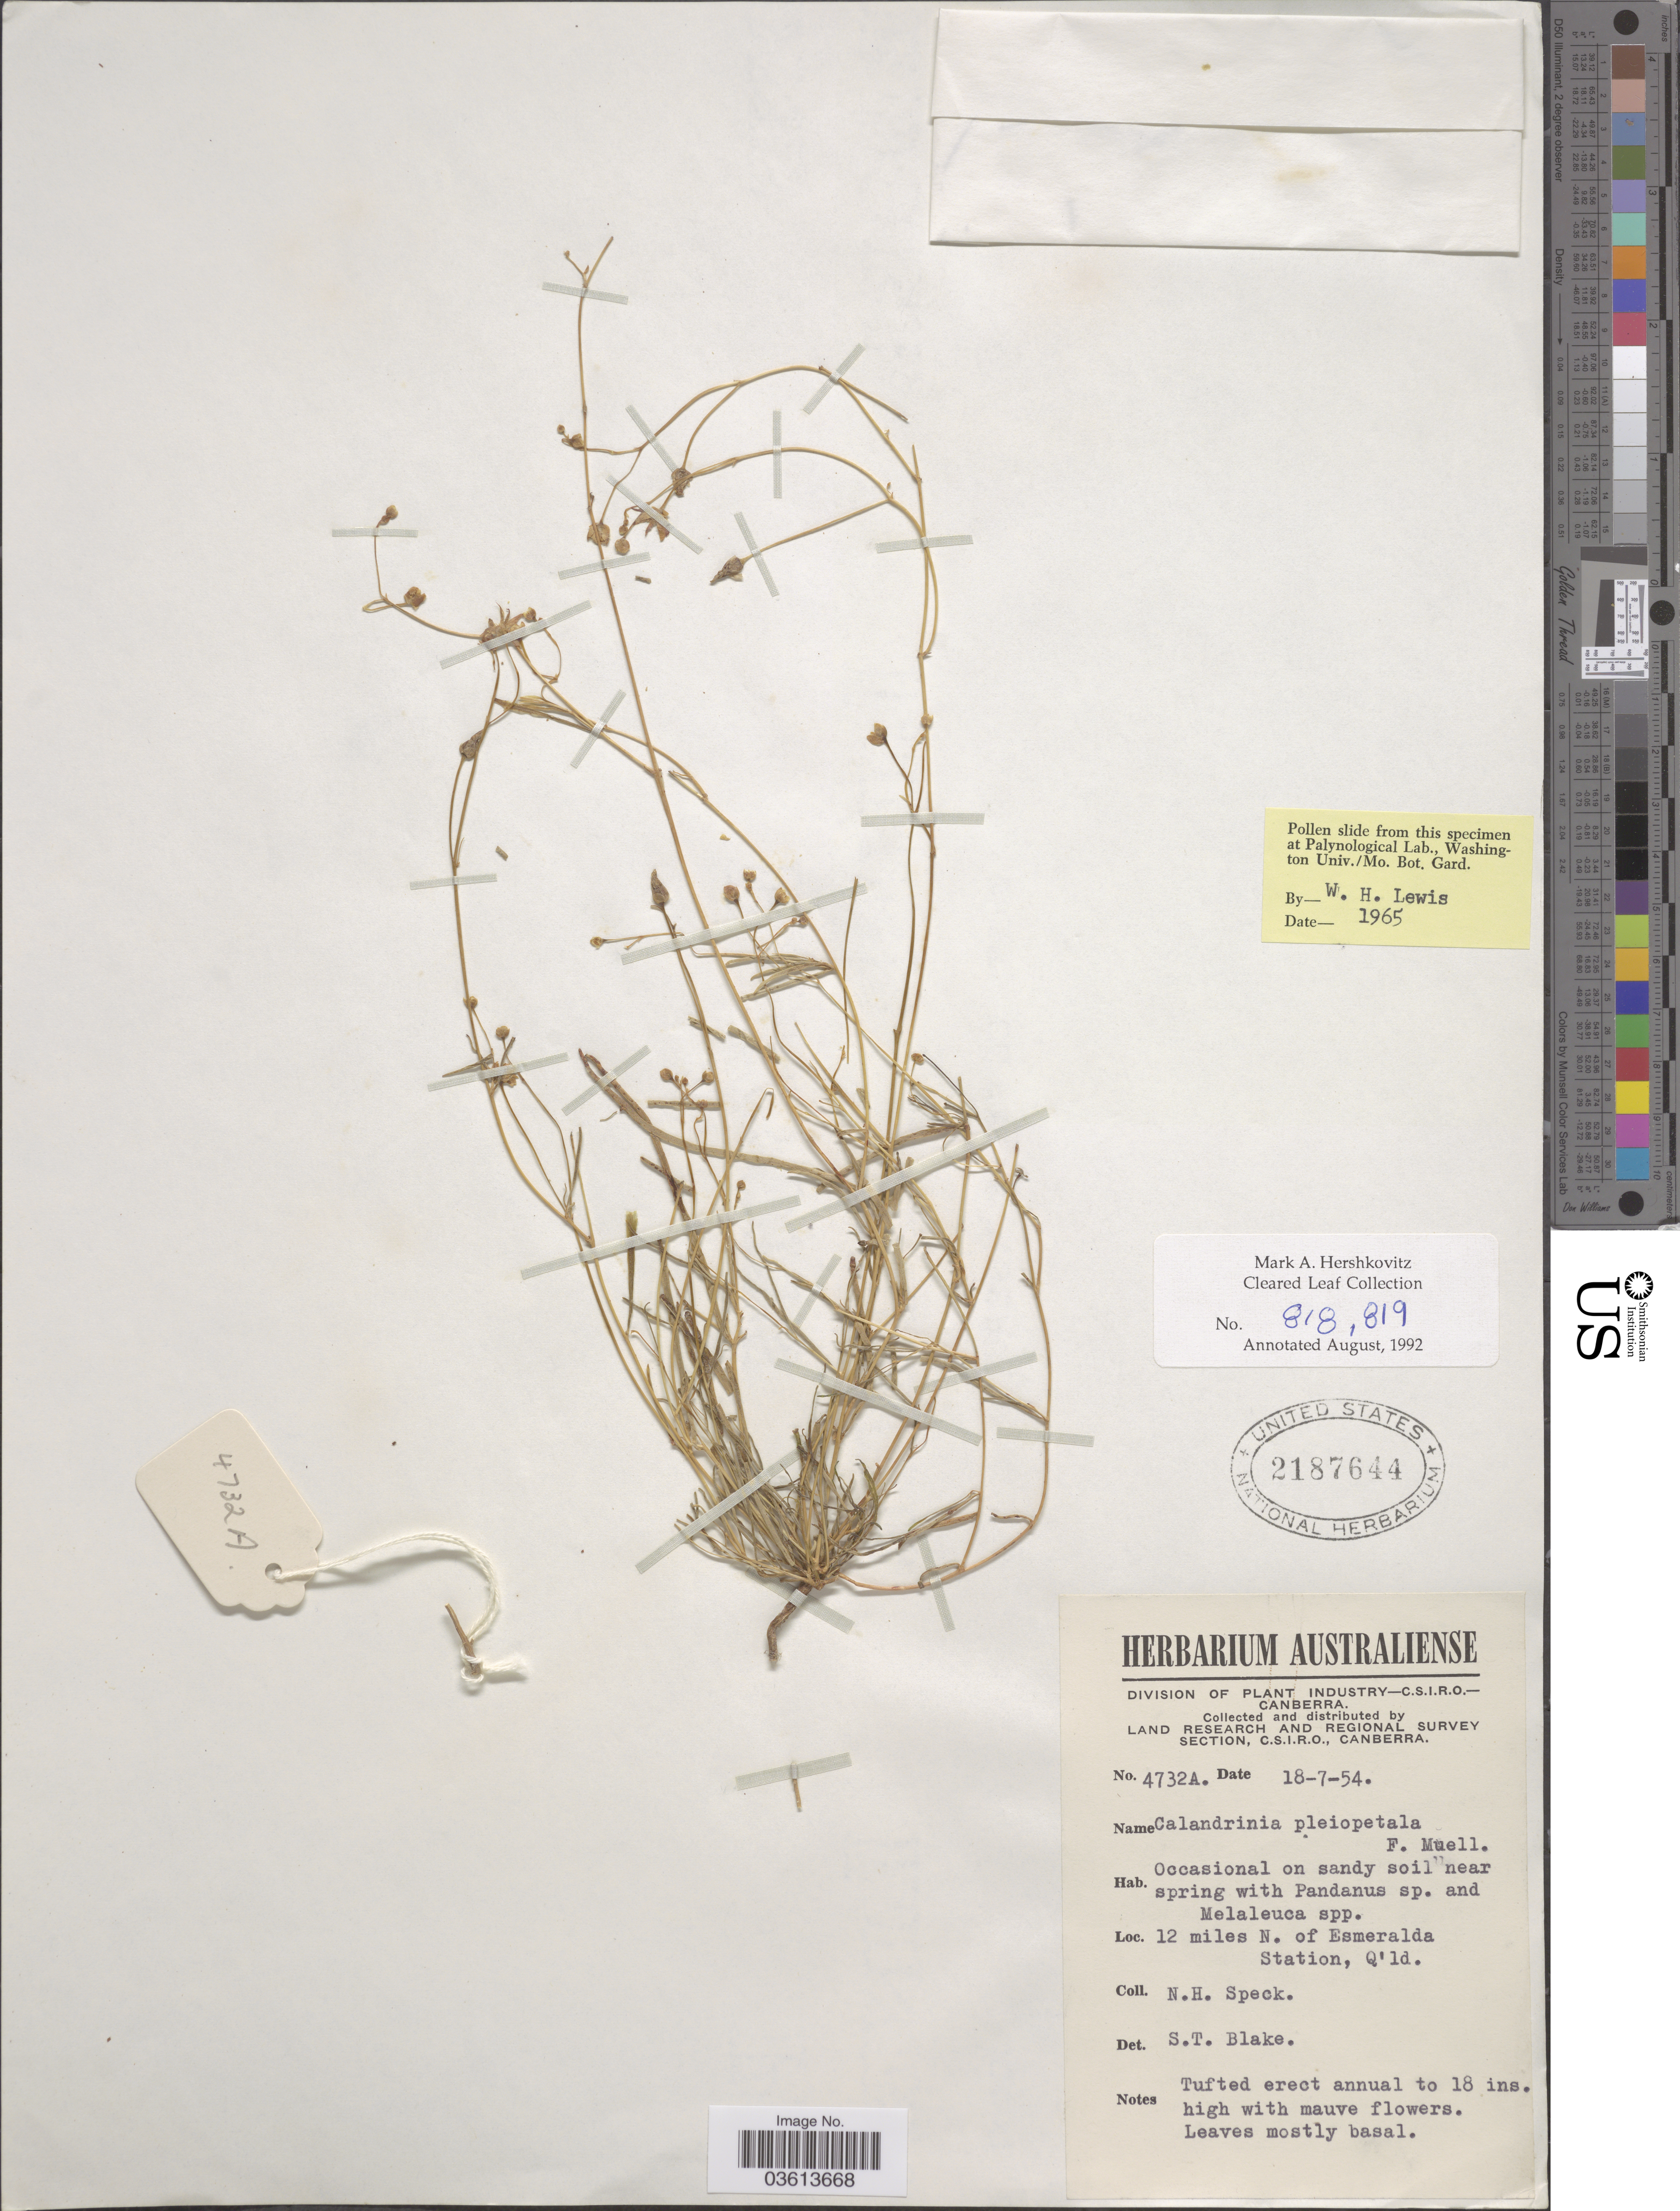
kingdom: Plantae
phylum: Tracheophyta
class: Magnoliopsida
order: Caryophyllales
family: Montiaceae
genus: Parakeelya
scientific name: Parakeelya tumida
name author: (Seyda) Hershk.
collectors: N. Speck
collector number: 4732A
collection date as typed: Transcribed d/m/y: 18/7/54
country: Australia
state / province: Queensland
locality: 12 miles N. of Esmeralda Station.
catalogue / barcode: US 2187644